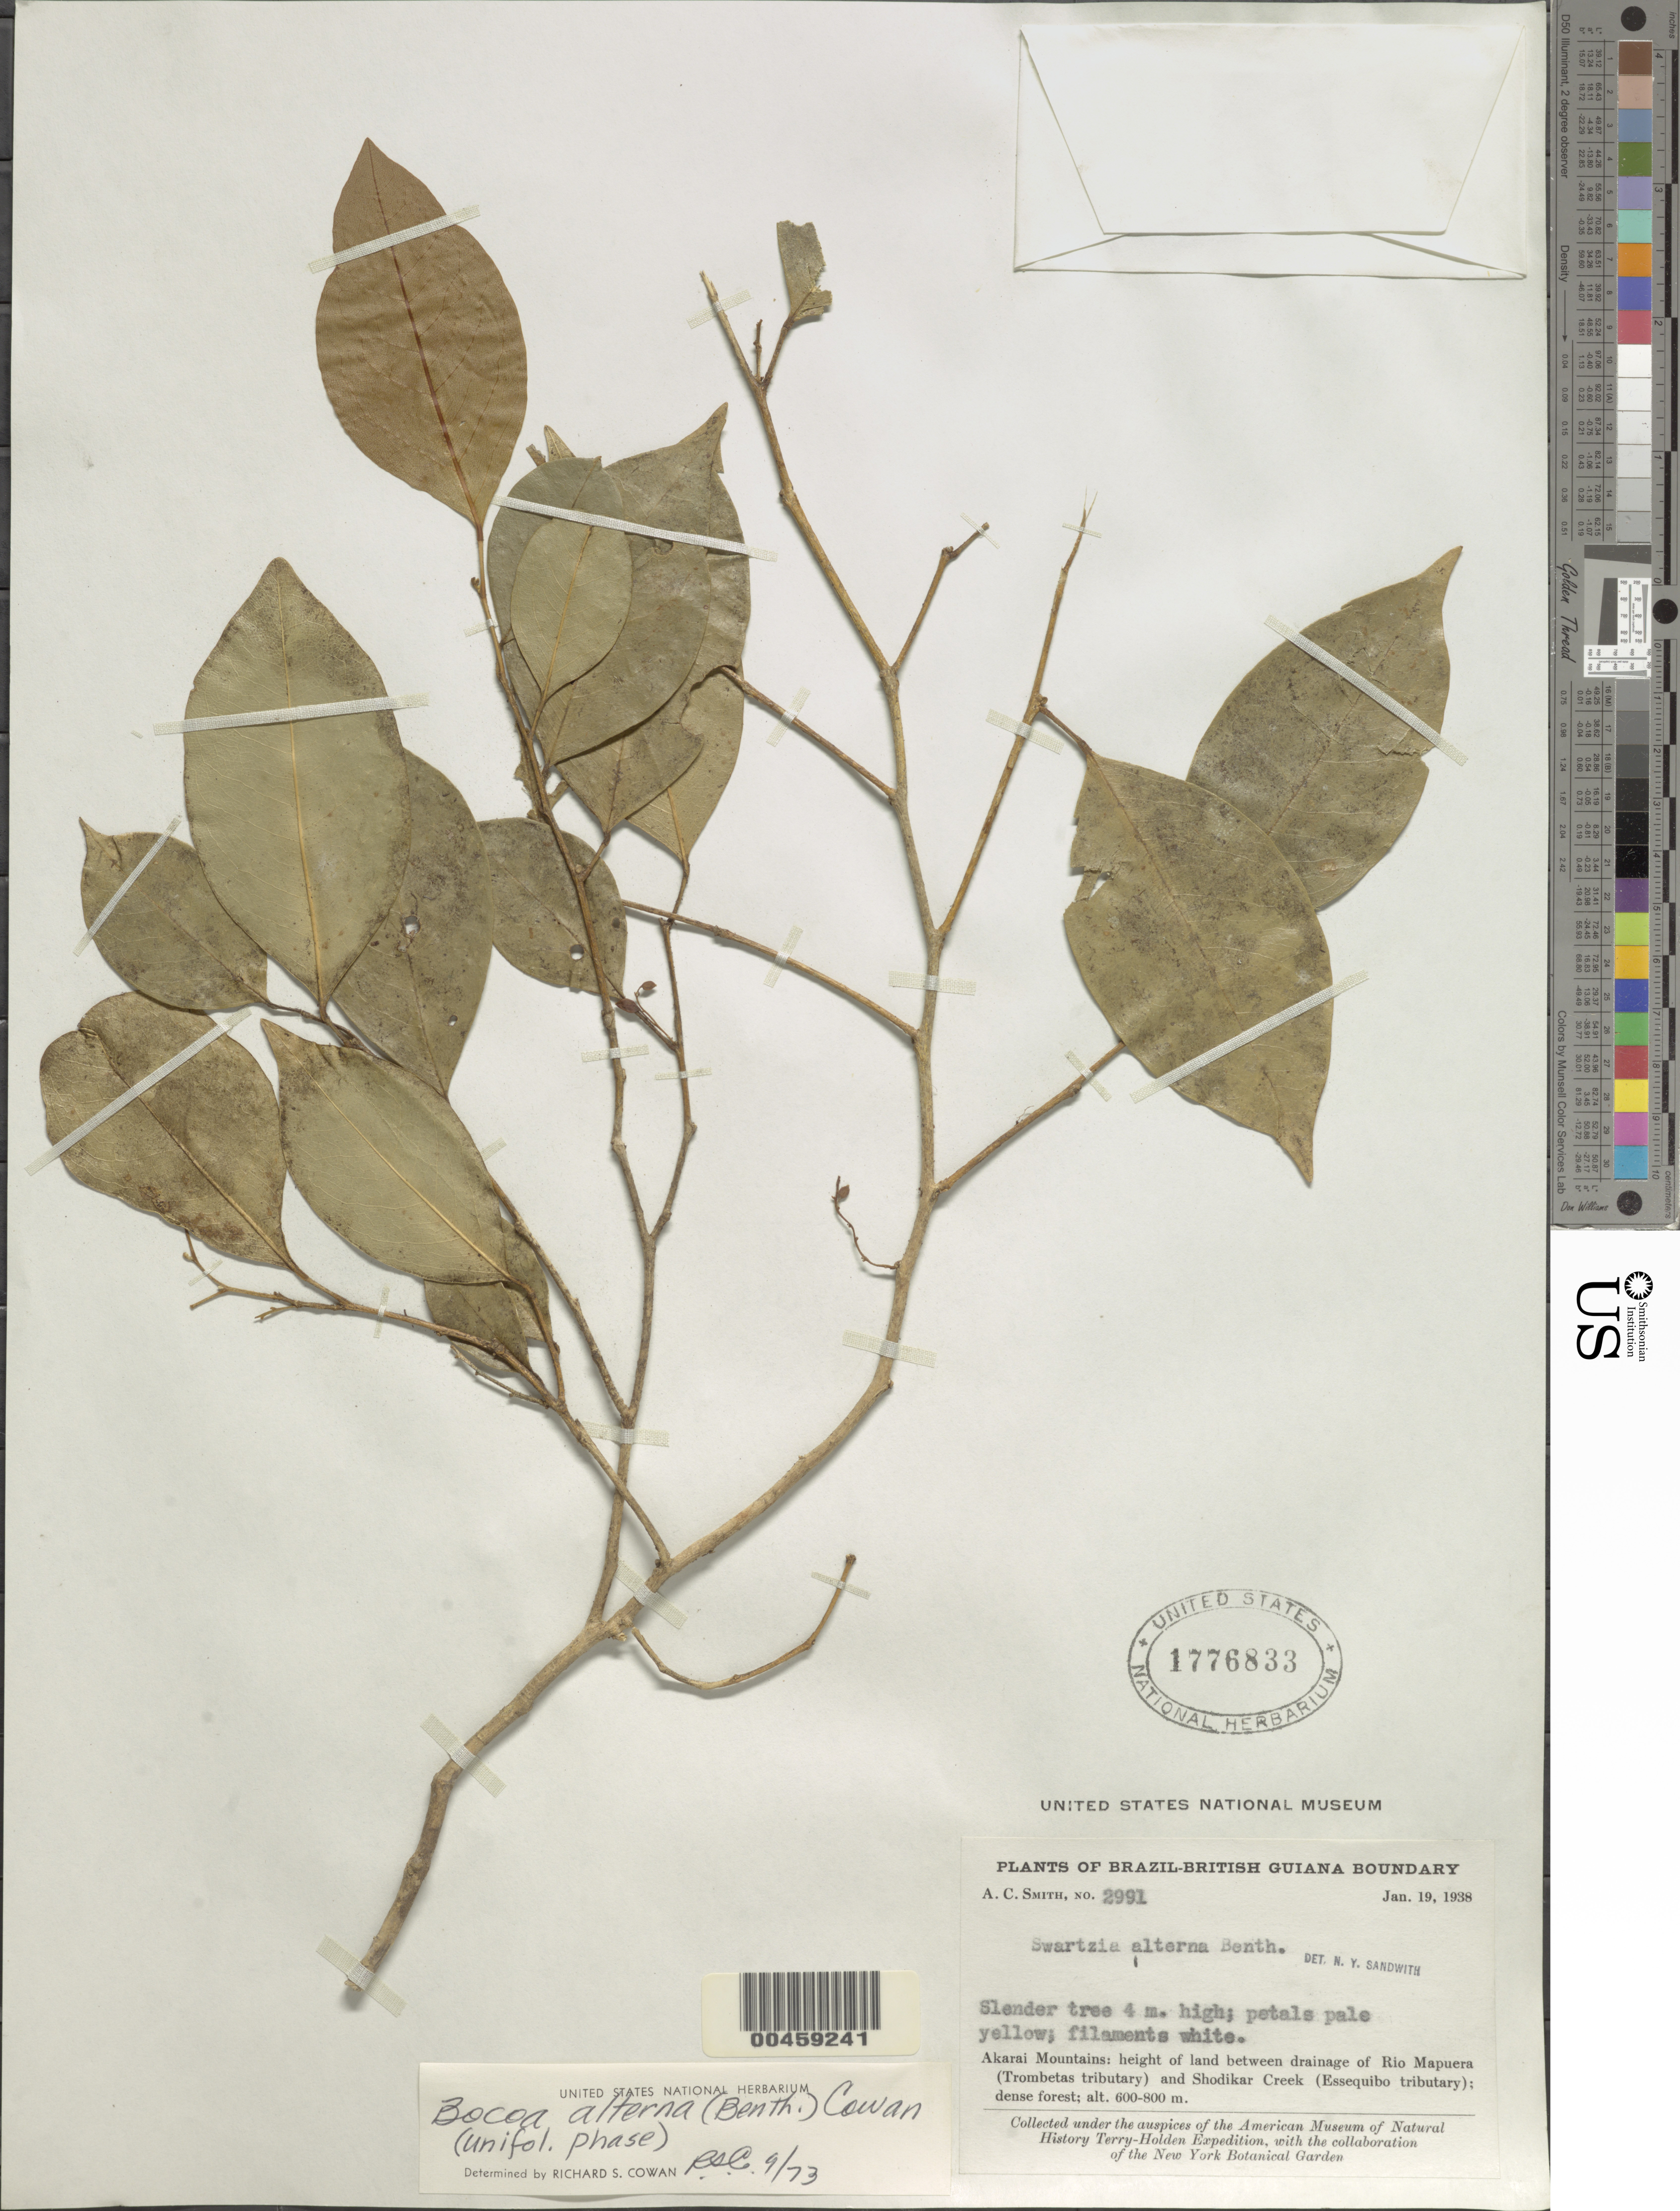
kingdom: Plantae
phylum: Tracheophyta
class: Magnoliopsida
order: Fabales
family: Fabaceae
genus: Bocoa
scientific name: Bocoa alterna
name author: (Benth.) R.S. Cowan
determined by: Cowan, R. S.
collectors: A. C. Smith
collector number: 2991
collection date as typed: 19 Jan 1938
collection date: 1938-01-19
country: Guyana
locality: Akarai mtns, between drainage of rio mapuera and shodikar creek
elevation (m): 600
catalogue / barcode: US 1776833